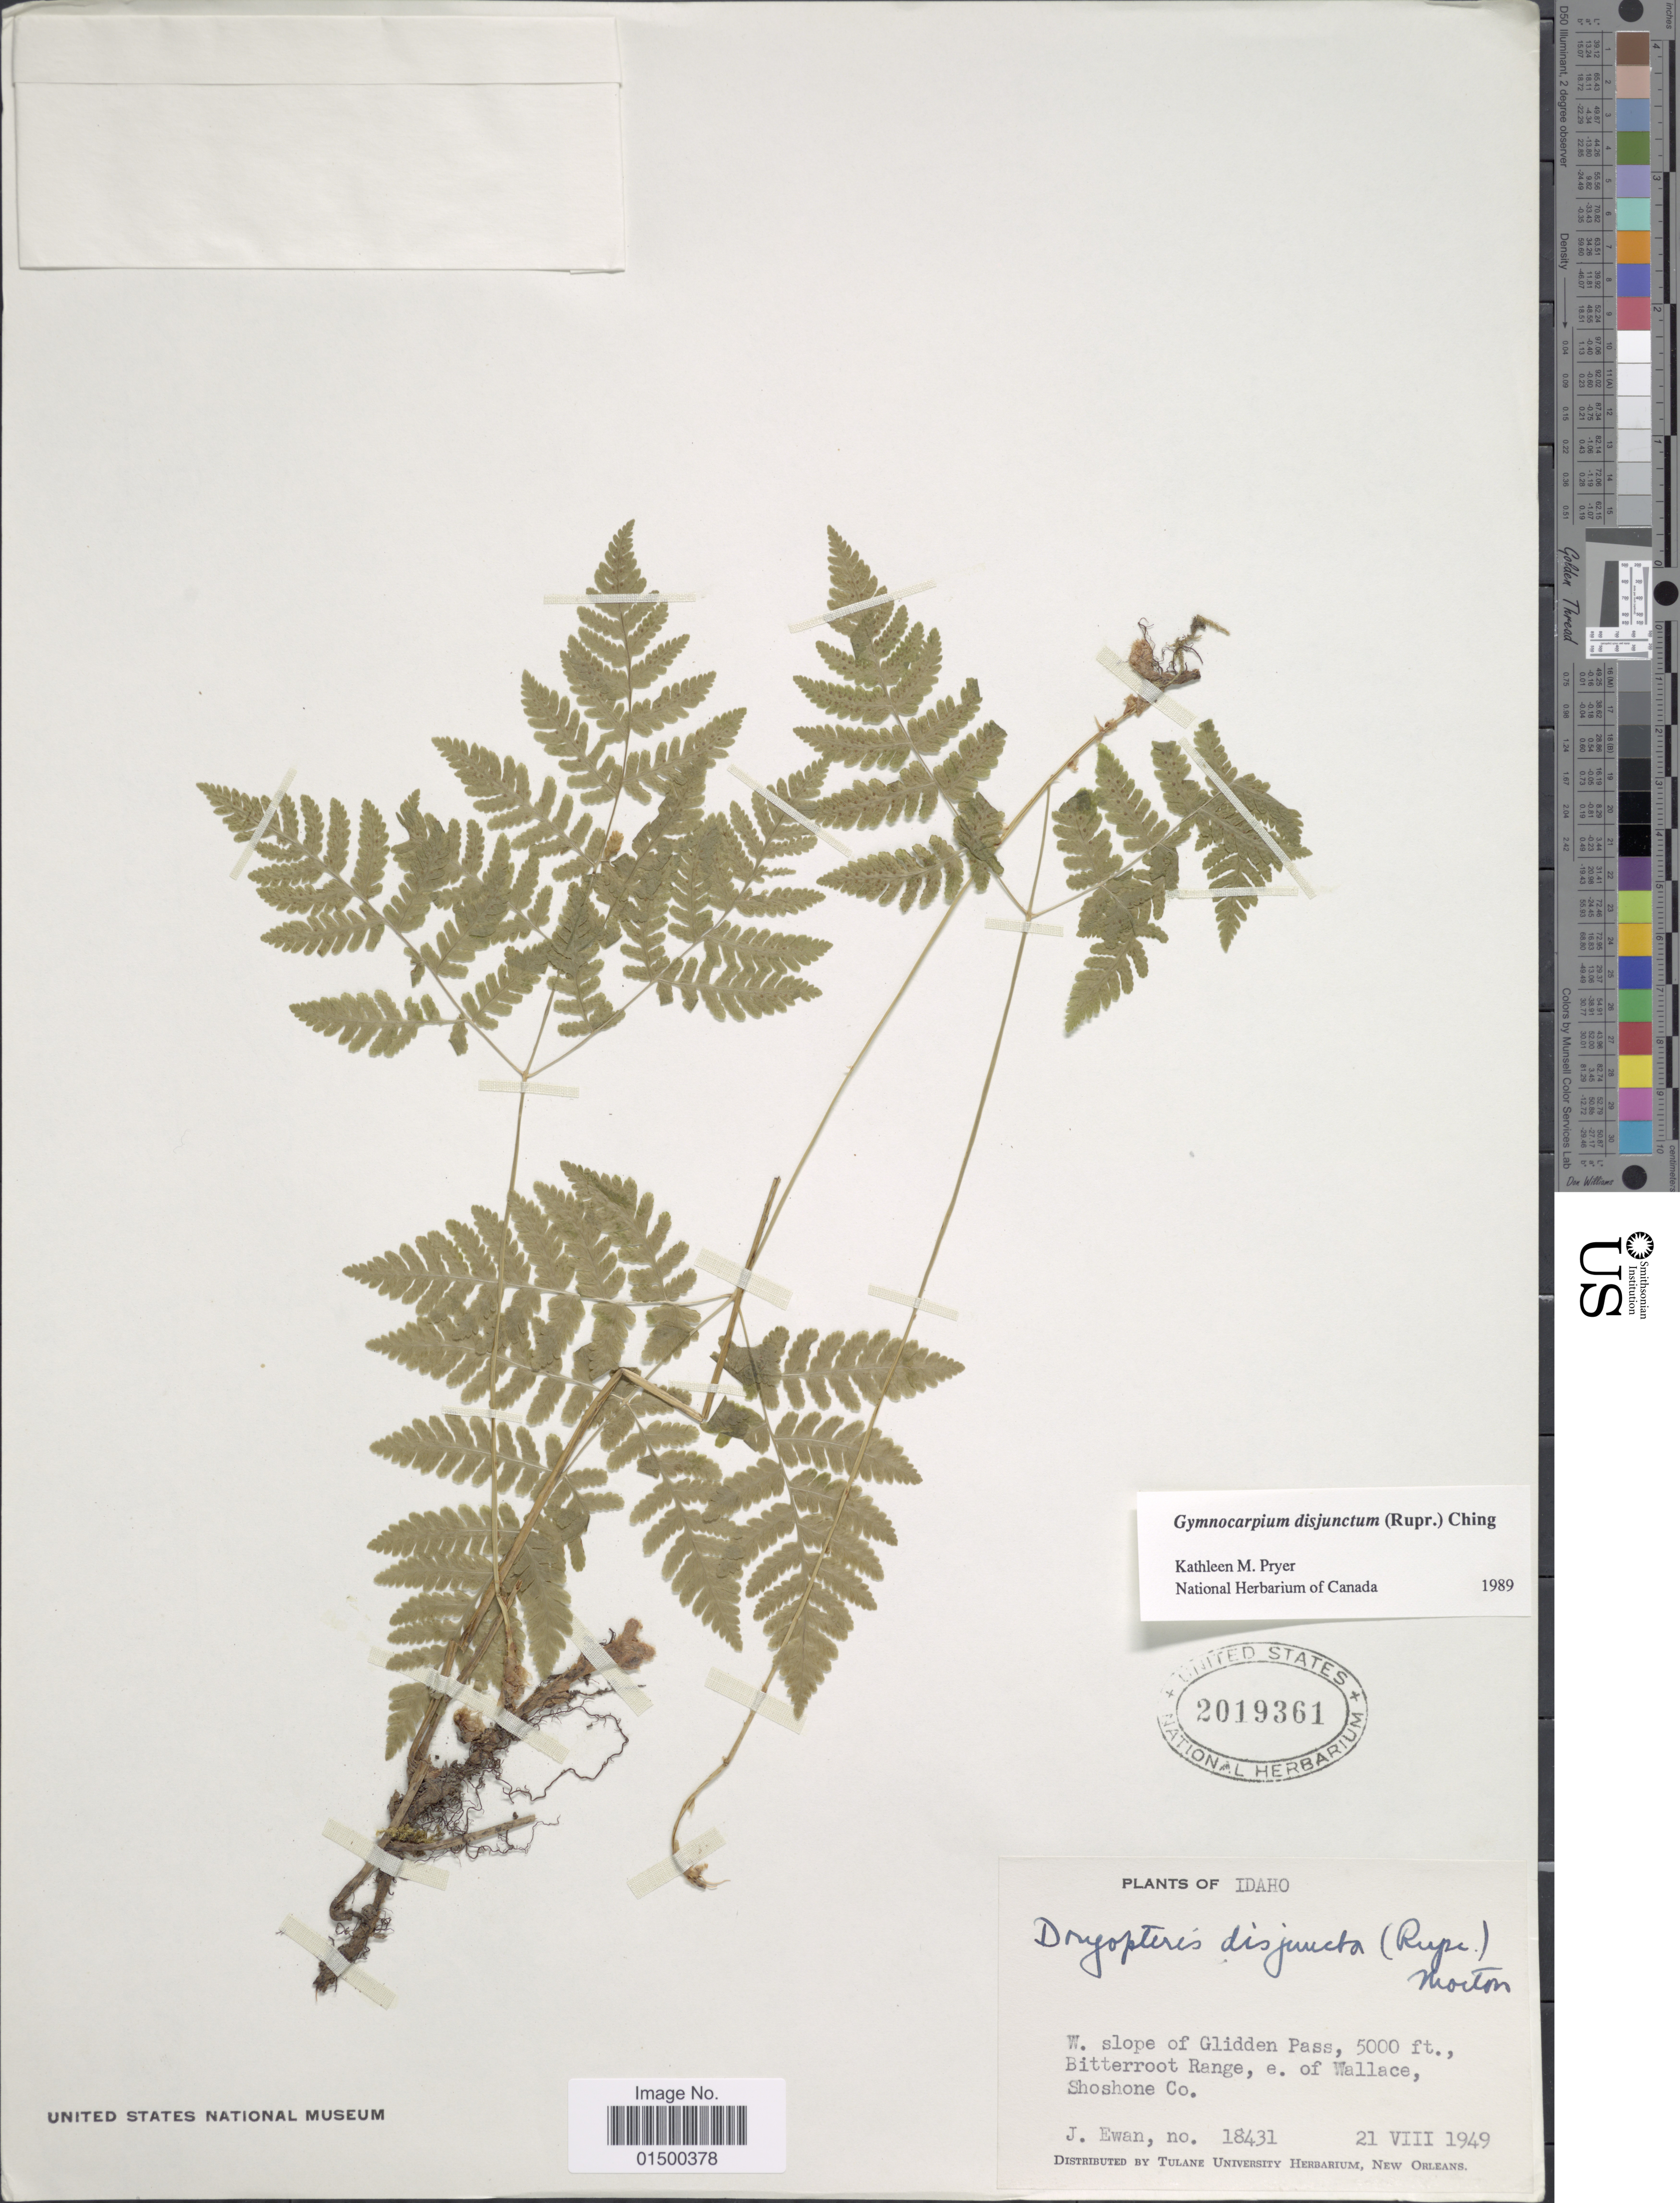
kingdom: Plantae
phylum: Tracheophyta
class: Polypodiopsida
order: Polypodiales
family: Cystopteridaceae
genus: Gymnocarpium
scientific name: Gymnocarpium disjunctum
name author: (Rupr.) Ching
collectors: J. A. Ewan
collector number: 18431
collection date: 1949-08-21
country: United States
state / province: Idaho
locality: W. slope of Gliden Pass. Bitterroot Range, e. of Wallace, Shoshone Co.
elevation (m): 1524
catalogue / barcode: US 2019361